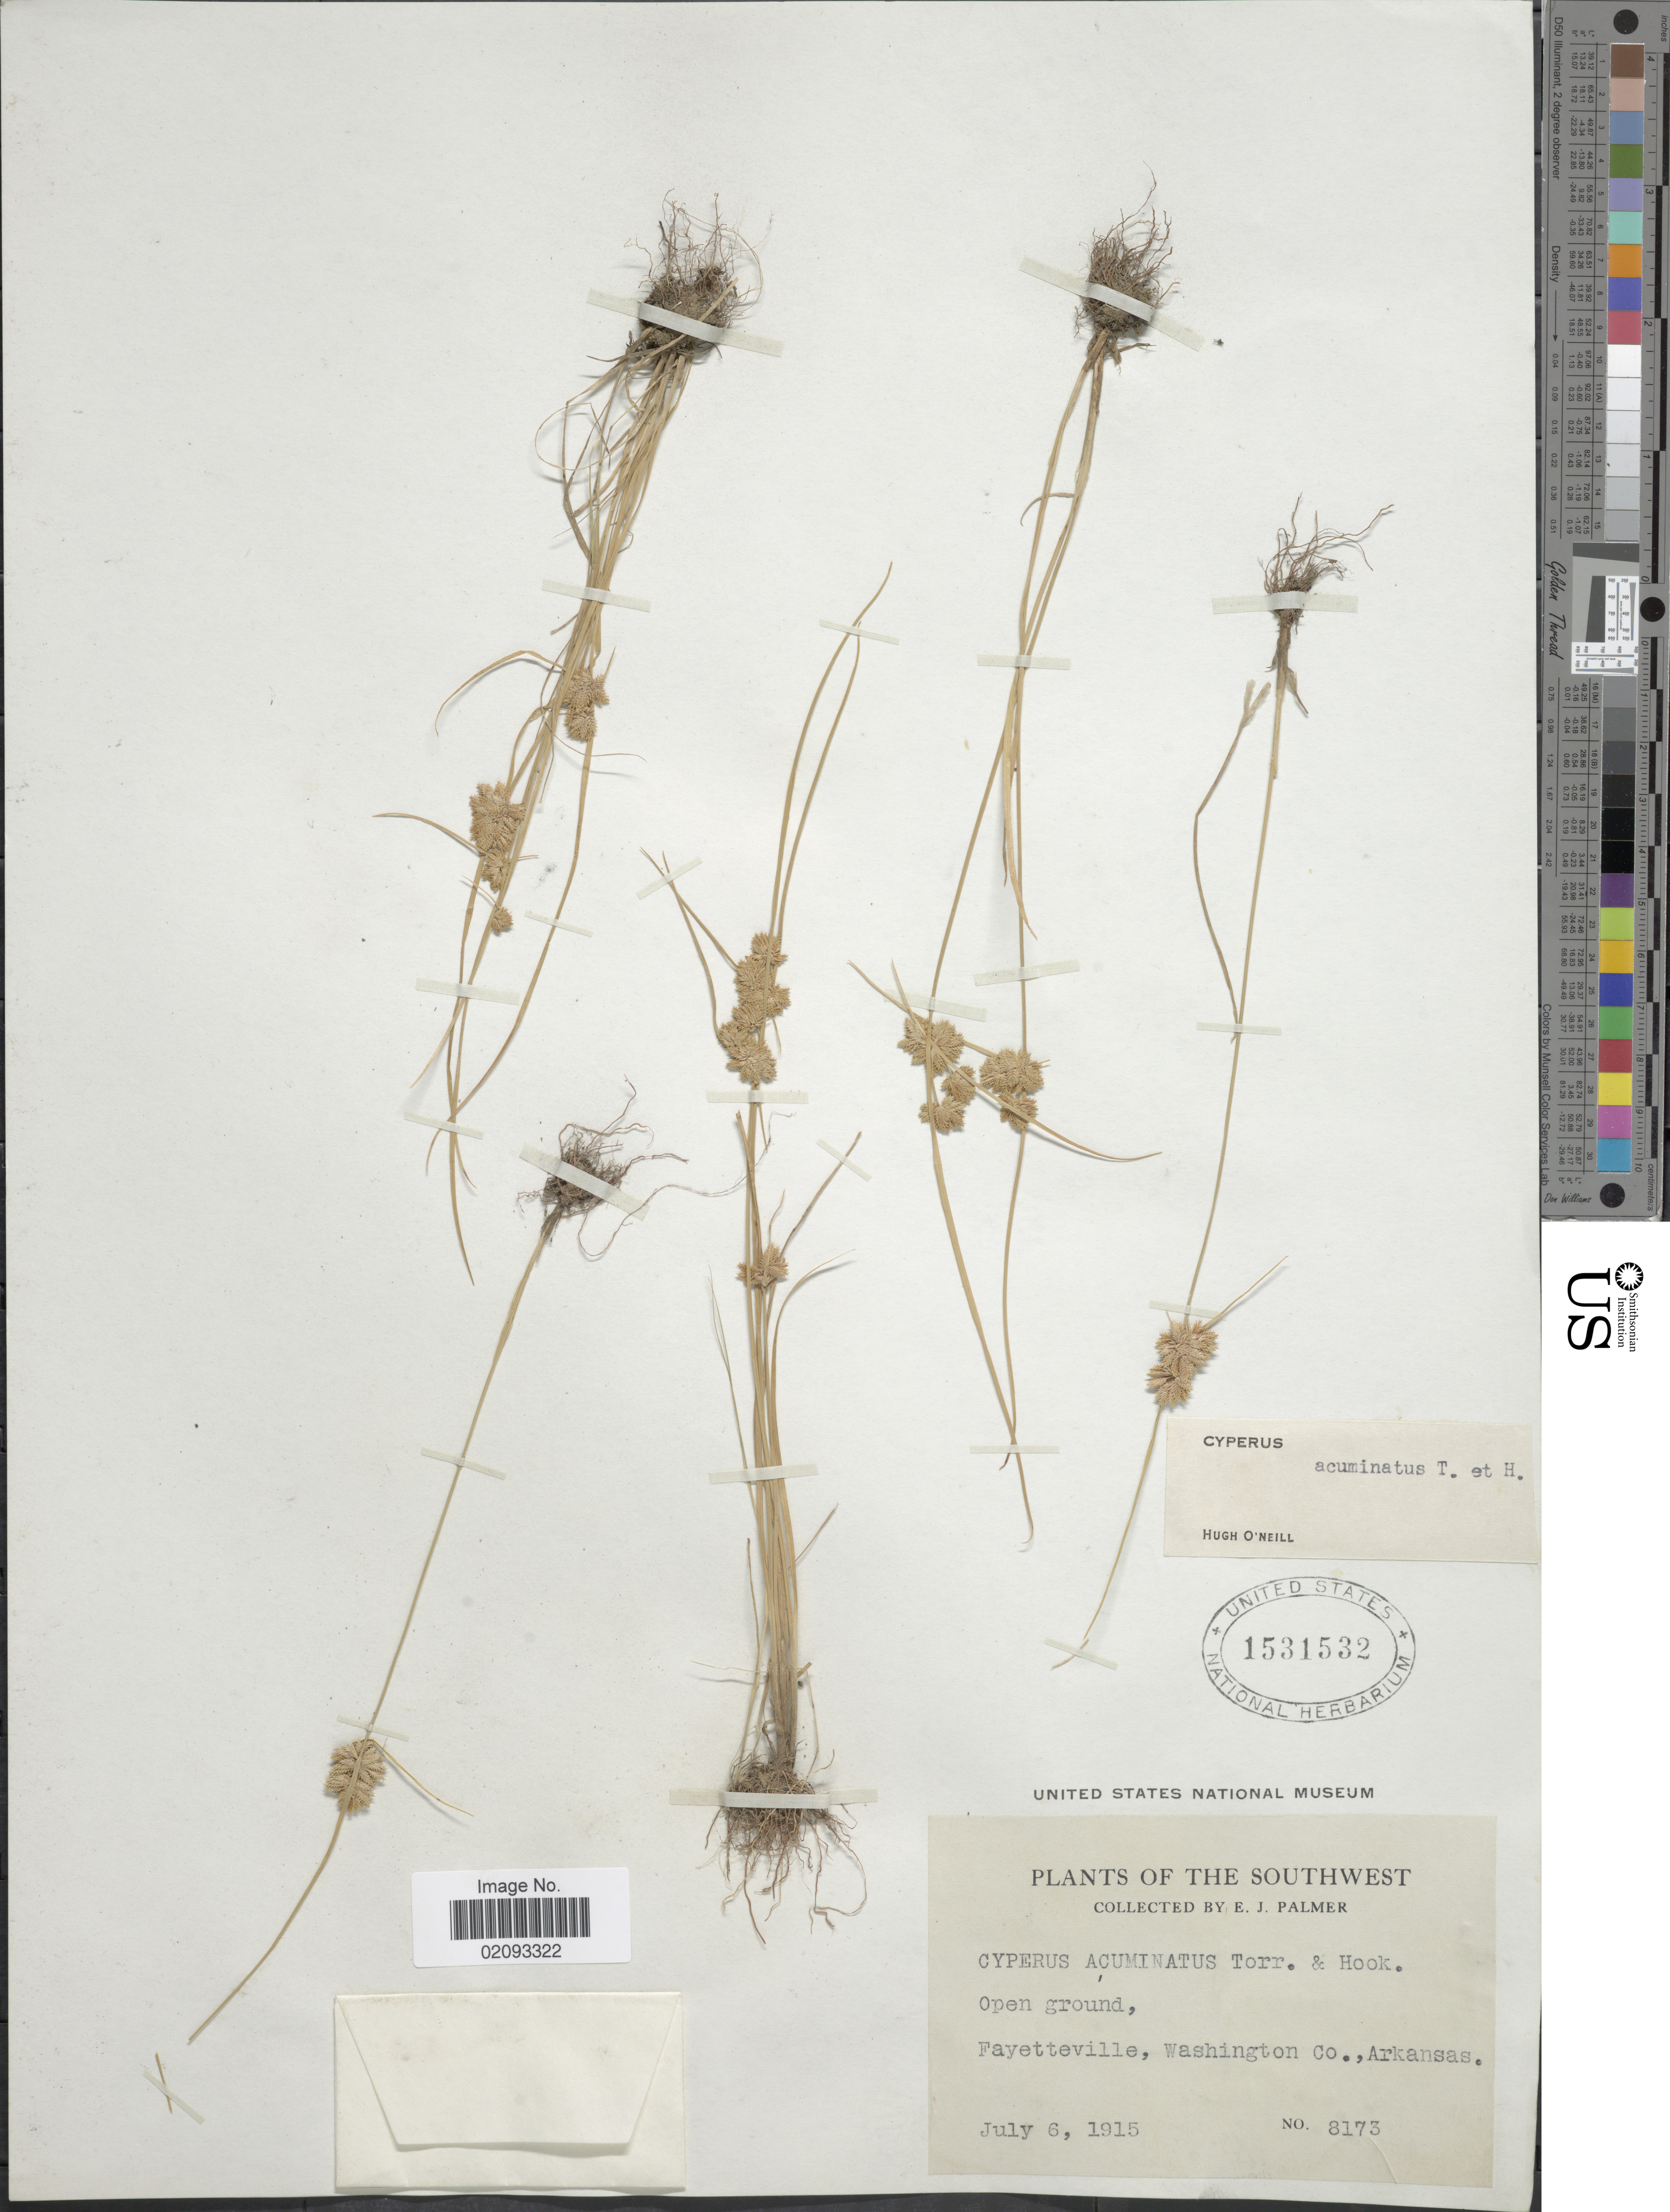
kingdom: Plantae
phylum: Tracheophyta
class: Liliopsida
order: Poales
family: Cyperaceae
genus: Cyperus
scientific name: Cyperus acuminatus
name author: Torr. & Hook.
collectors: E. J. Palmer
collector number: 8173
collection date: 1915-07-06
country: United States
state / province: Arkansas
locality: Southwest. Fayetteville, Washington Co.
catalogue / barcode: US 1531532